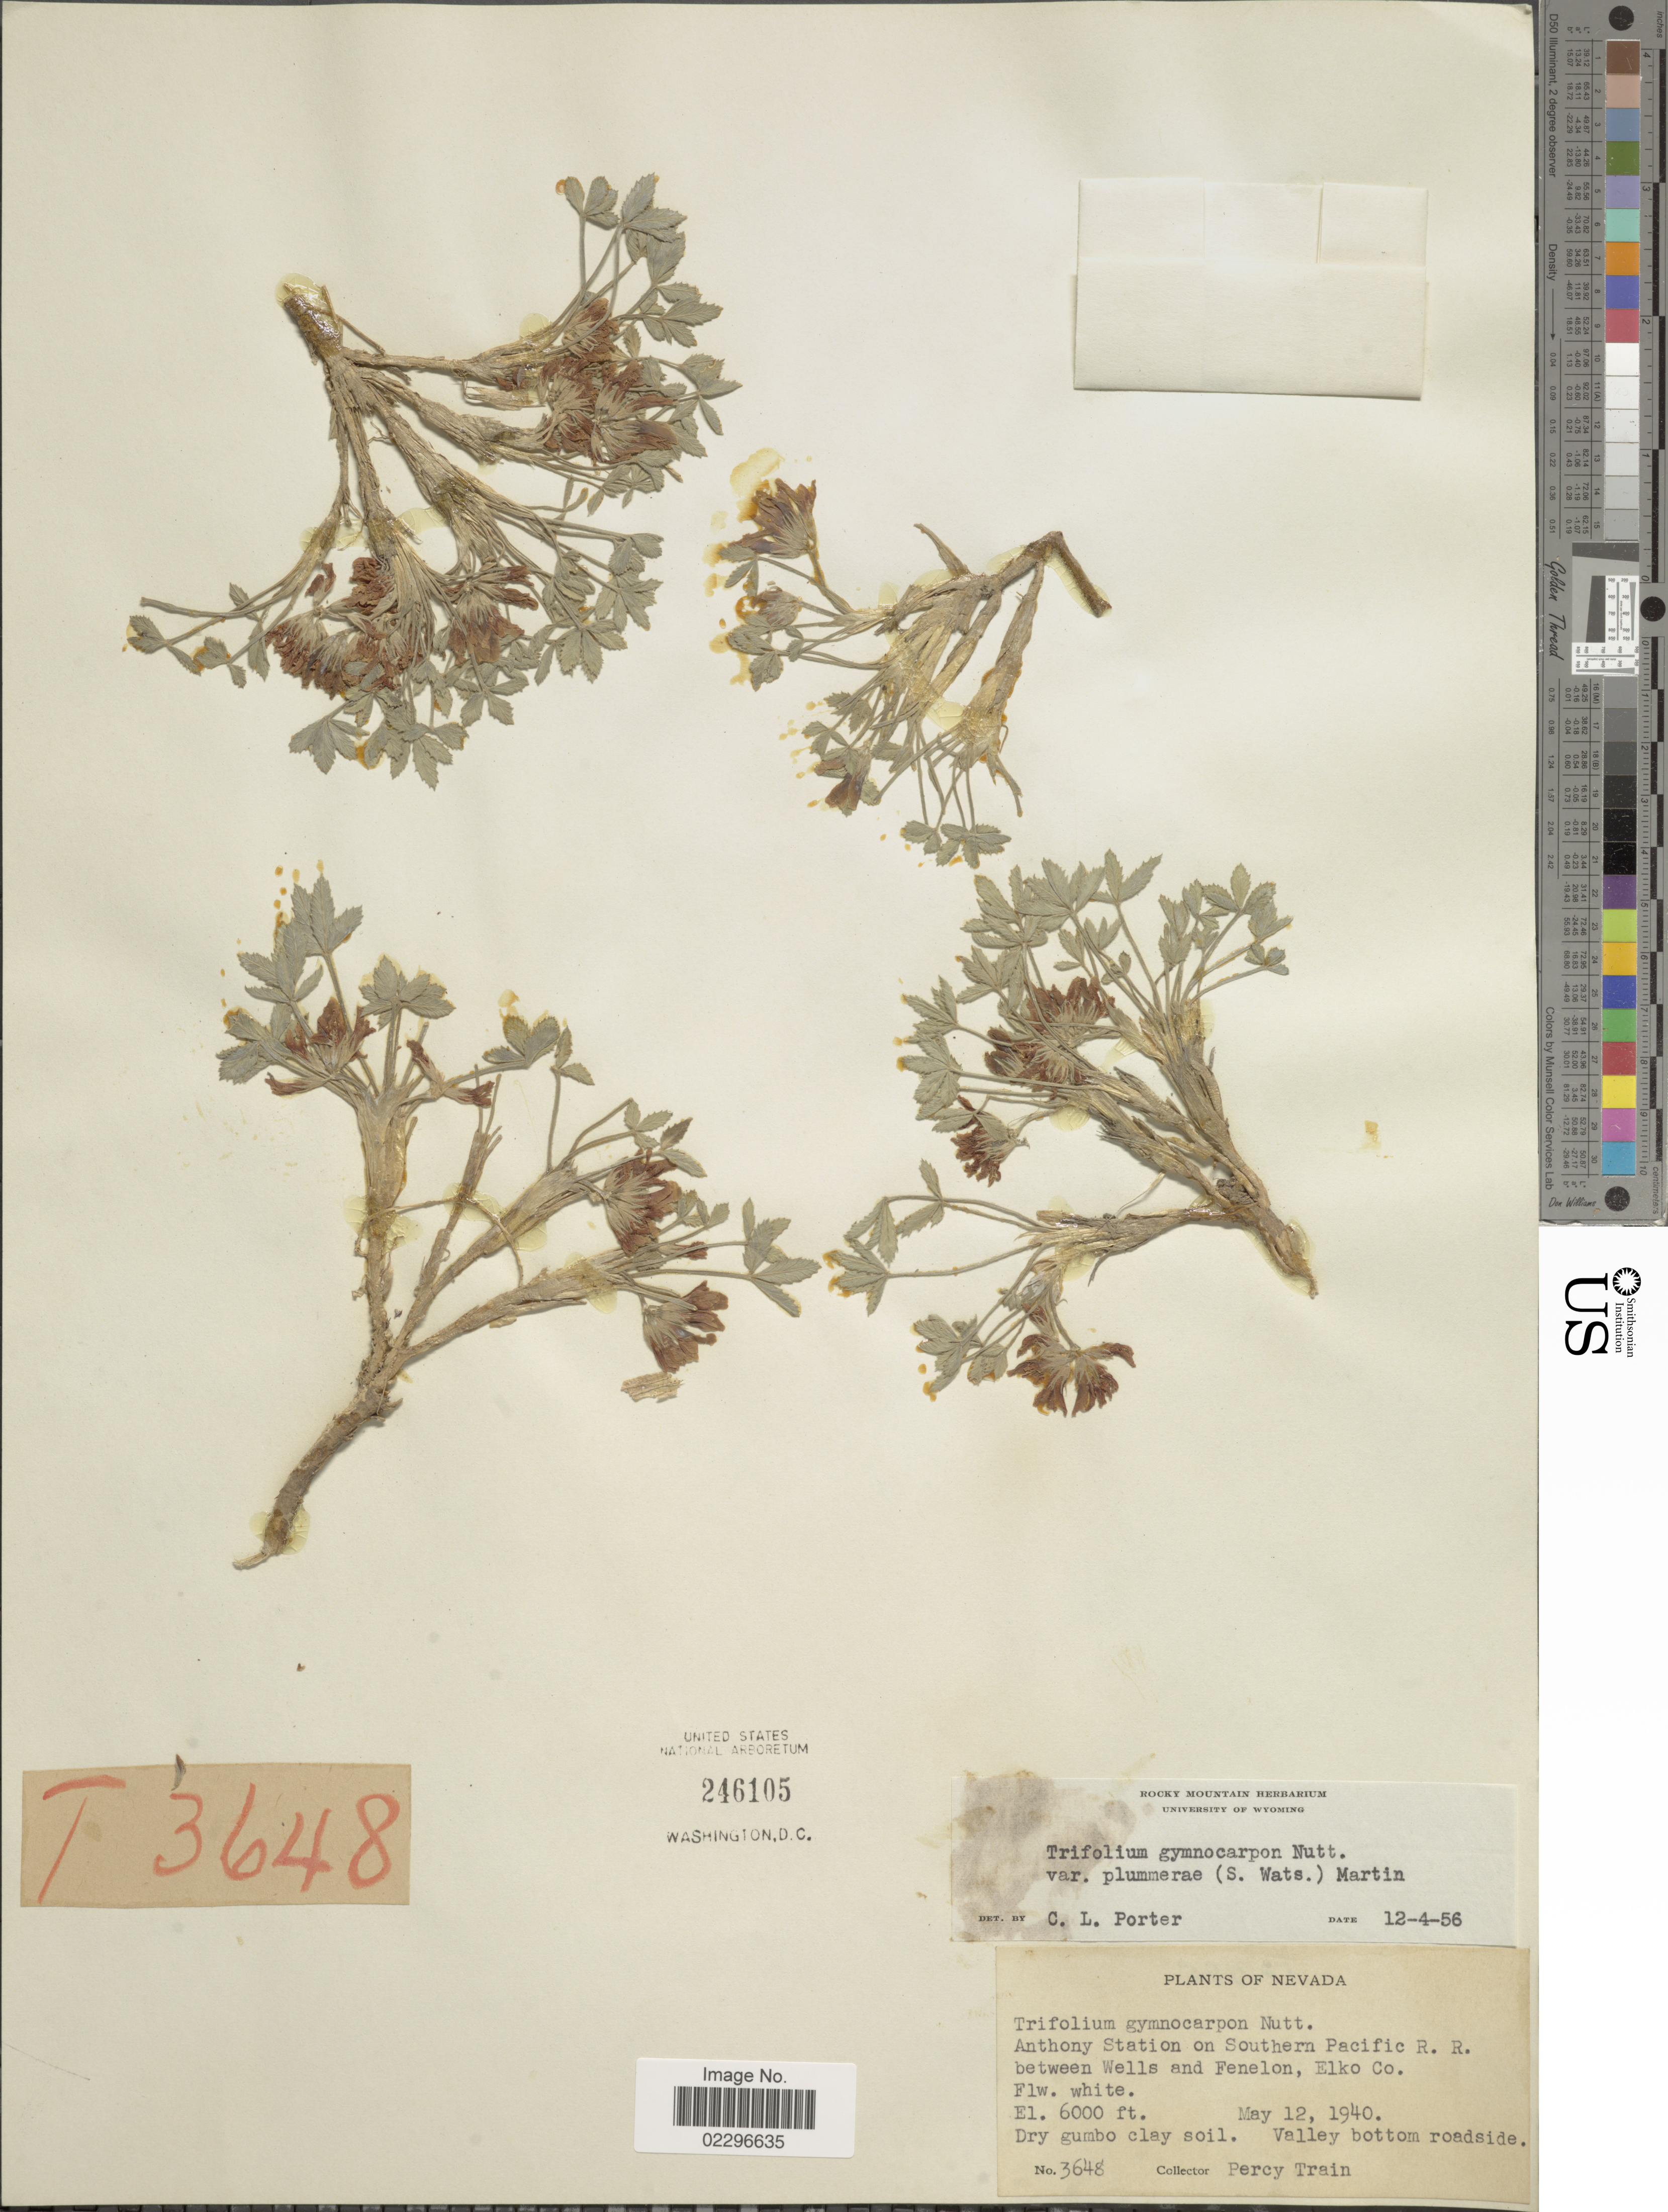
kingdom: Plantae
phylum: Tracheophyta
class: Magnoliopsida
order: Fabales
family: Fabaceae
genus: Trifolium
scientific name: Trifolium gymnocarpon var. plummerae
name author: (S. Watson) J.S. Martin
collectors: P. Train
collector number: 3648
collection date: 1940-05-12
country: United States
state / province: Nevada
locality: Anthony Station on Southern Pacific R.R. between Wells and Fenelon, Elko Co. Valey bottom roadside.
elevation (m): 1829